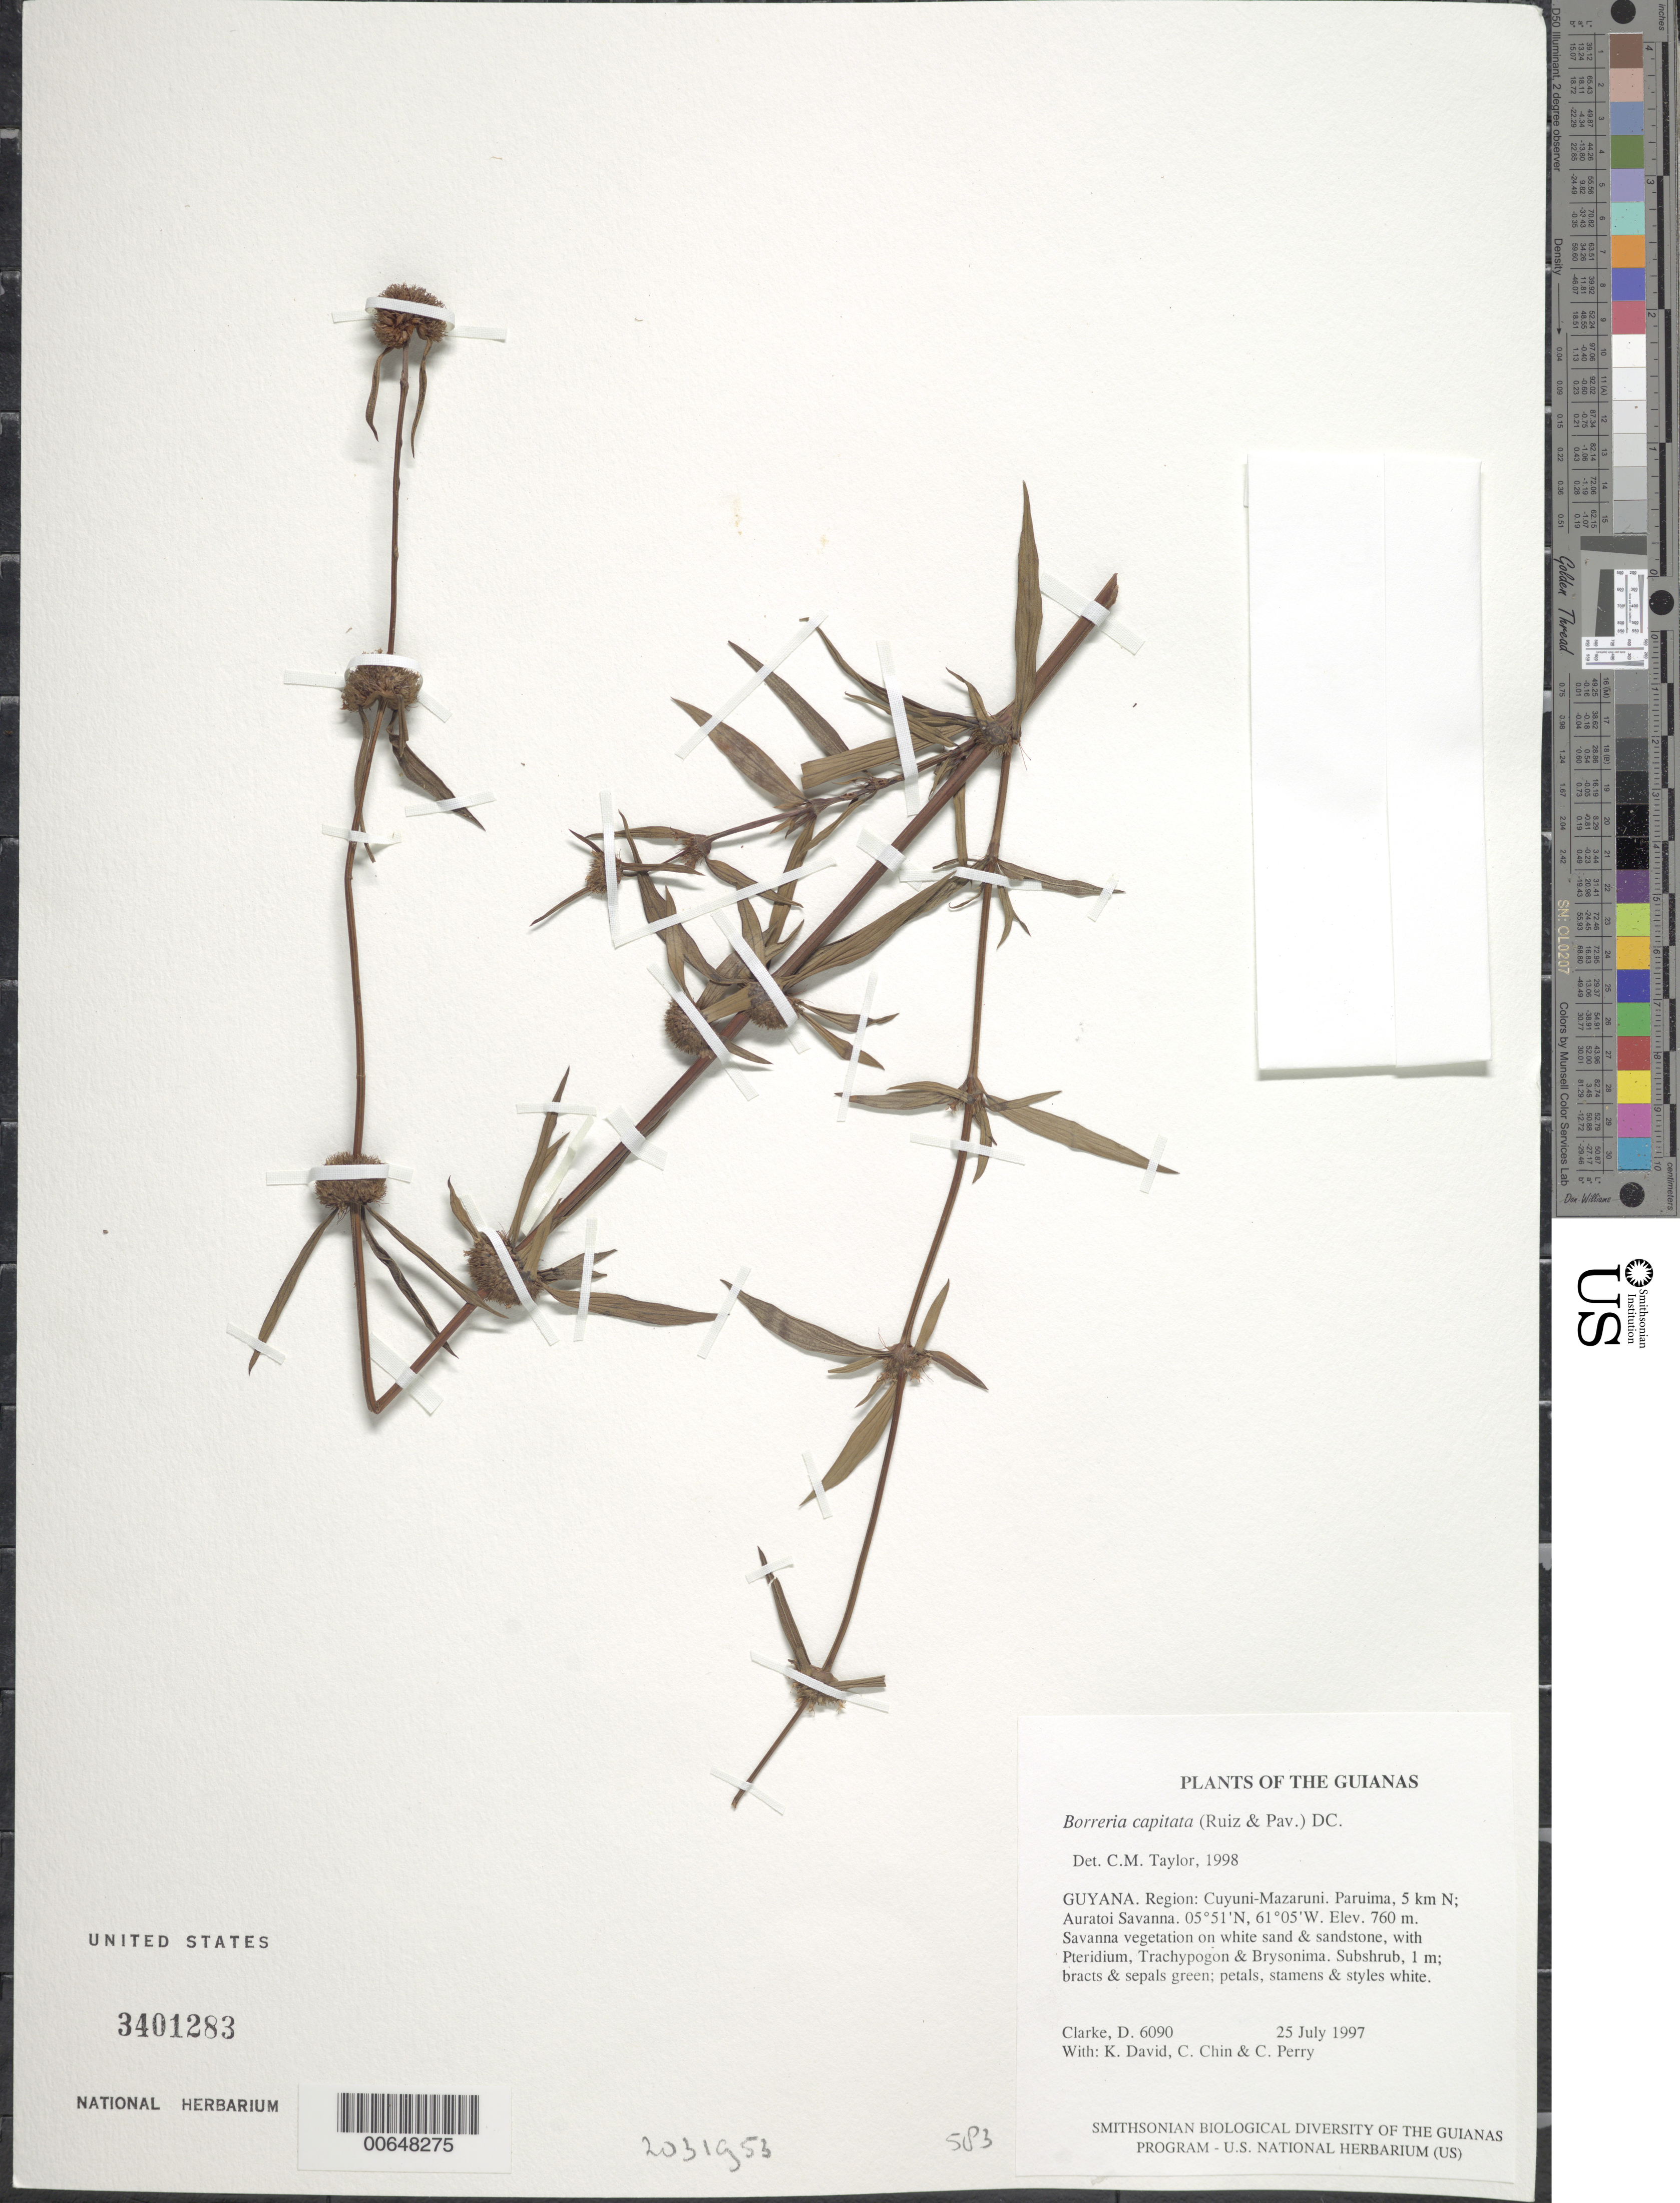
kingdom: Plantae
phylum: Tracheophyta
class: Magnoliopsida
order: Gentianales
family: Rubiaceae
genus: Spermacoce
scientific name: Spermacoce capitata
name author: Ruiz & Pav.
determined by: Delprete, P. G., Herb. de Guyane Cay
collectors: H. D. Clarke, K. David, C. Chin & C. Perry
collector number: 6090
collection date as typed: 25 July 1997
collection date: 1997-07-25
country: Guyana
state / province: Cuyuni-Mazaruni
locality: Paruima, 5 km N; Auratoi Savanna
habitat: Savanna vegetation on white sand & sandstone, with Pteridium, Trachypogon & Brysonima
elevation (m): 760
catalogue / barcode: US 3401283